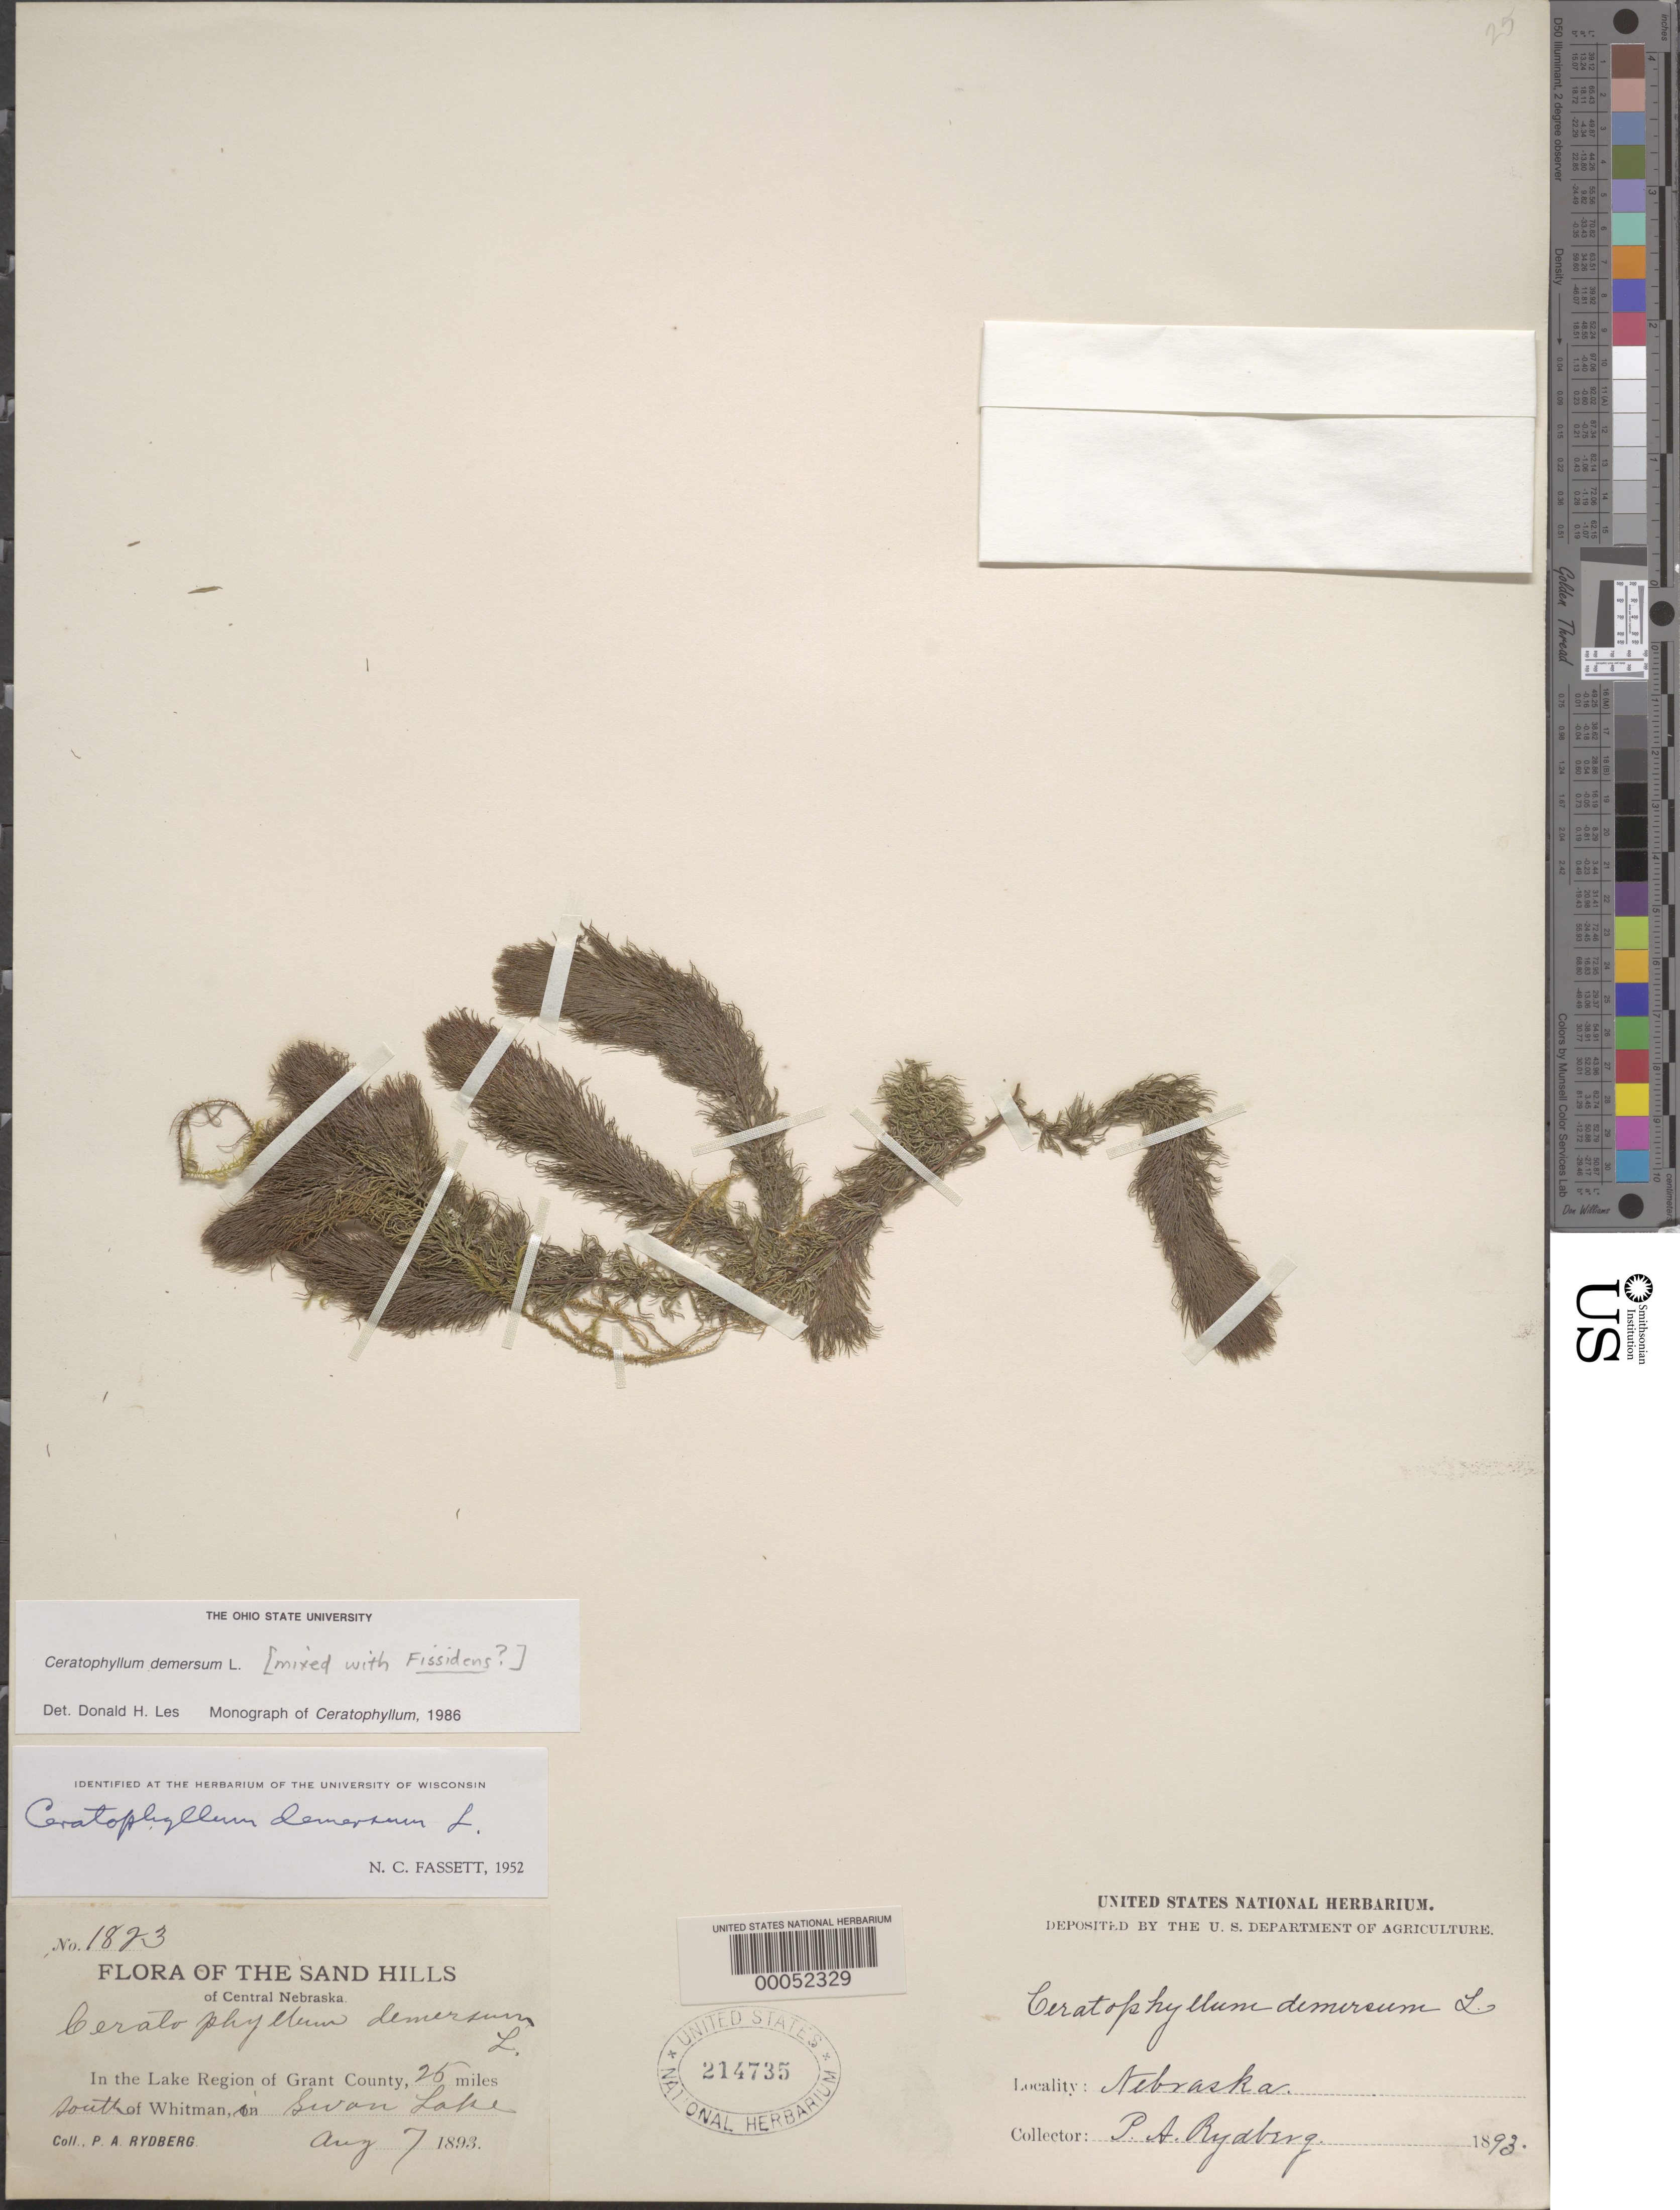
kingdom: Plantae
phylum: Tracheophyta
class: Magnoliopsida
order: Ceratophyllales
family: Ceratophyllaceae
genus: Ceratophyllum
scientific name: Ceratophyllum demersum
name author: L.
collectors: P. A. Rydberg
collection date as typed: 1893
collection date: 1893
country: United States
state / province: Nebraska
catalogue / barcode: US 214735